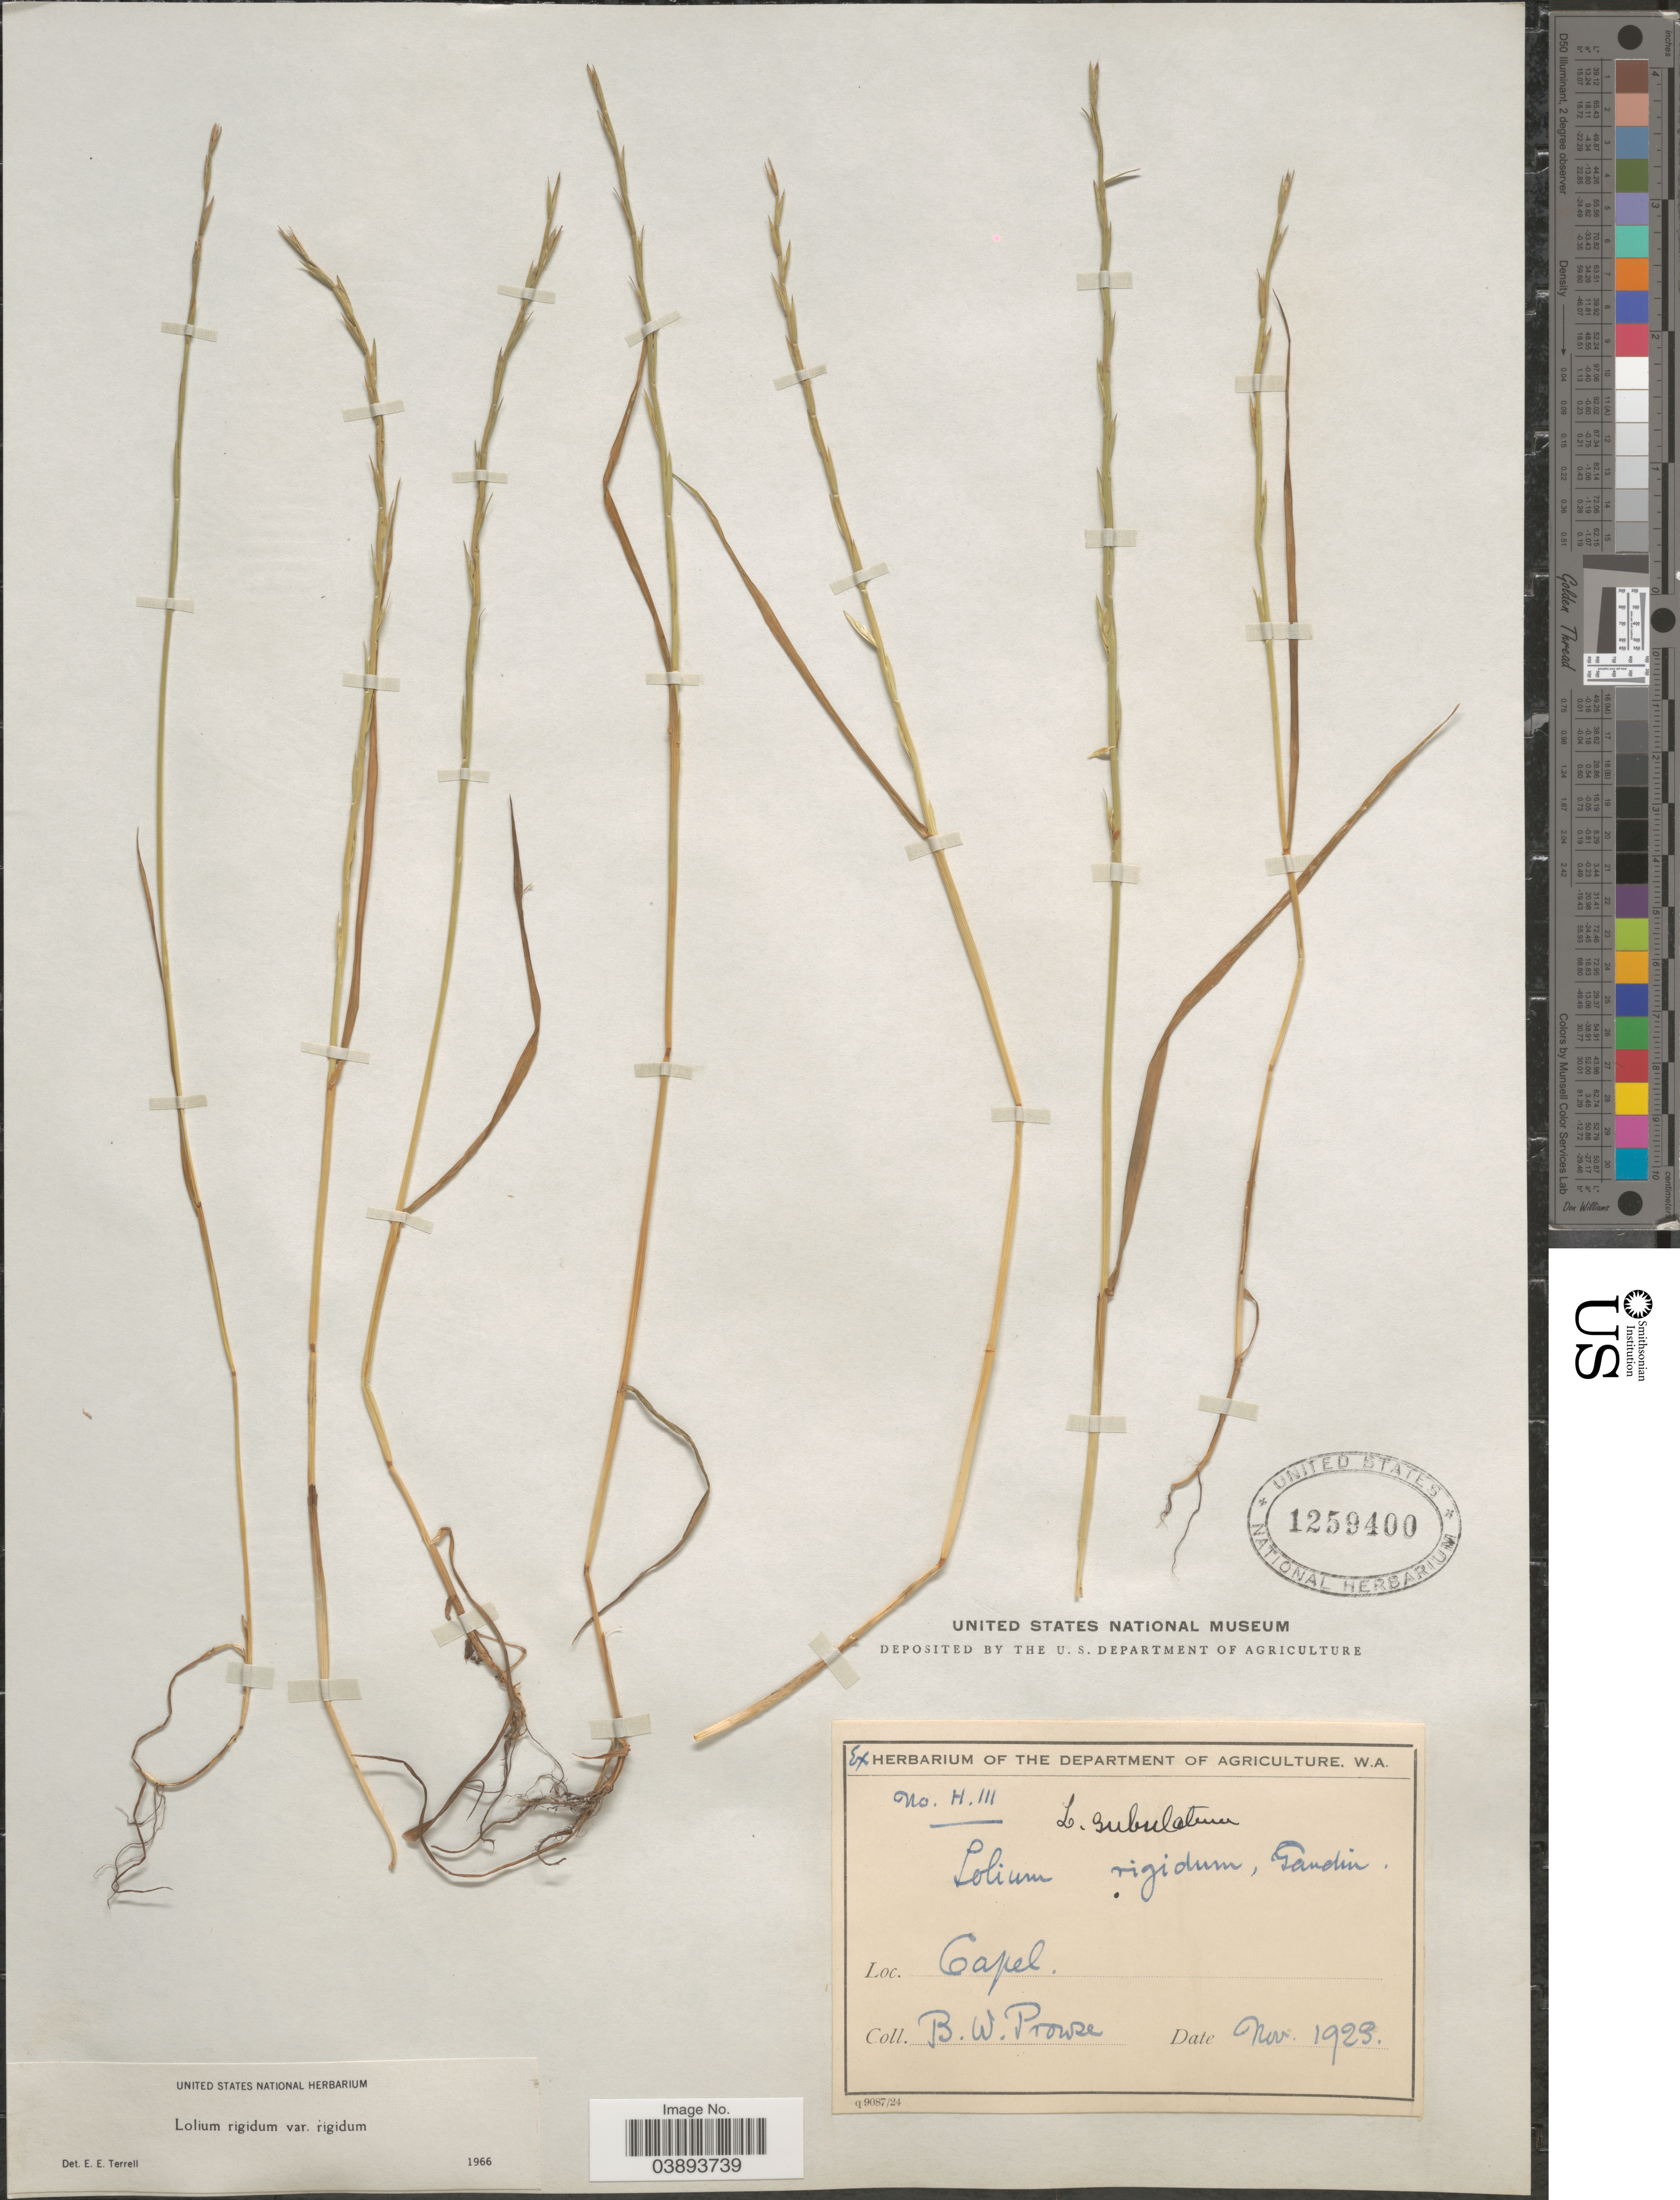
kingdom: Plantae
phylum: Tracheophyta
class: Liliopsida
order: Poales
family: Poaceae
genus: Lolium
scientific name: Lolium rigidum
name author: Gaudin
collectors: B. Prowse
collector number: H111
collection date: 1923-11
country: Australia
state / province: Western Australia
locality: Capel.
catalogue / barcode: US 1259400